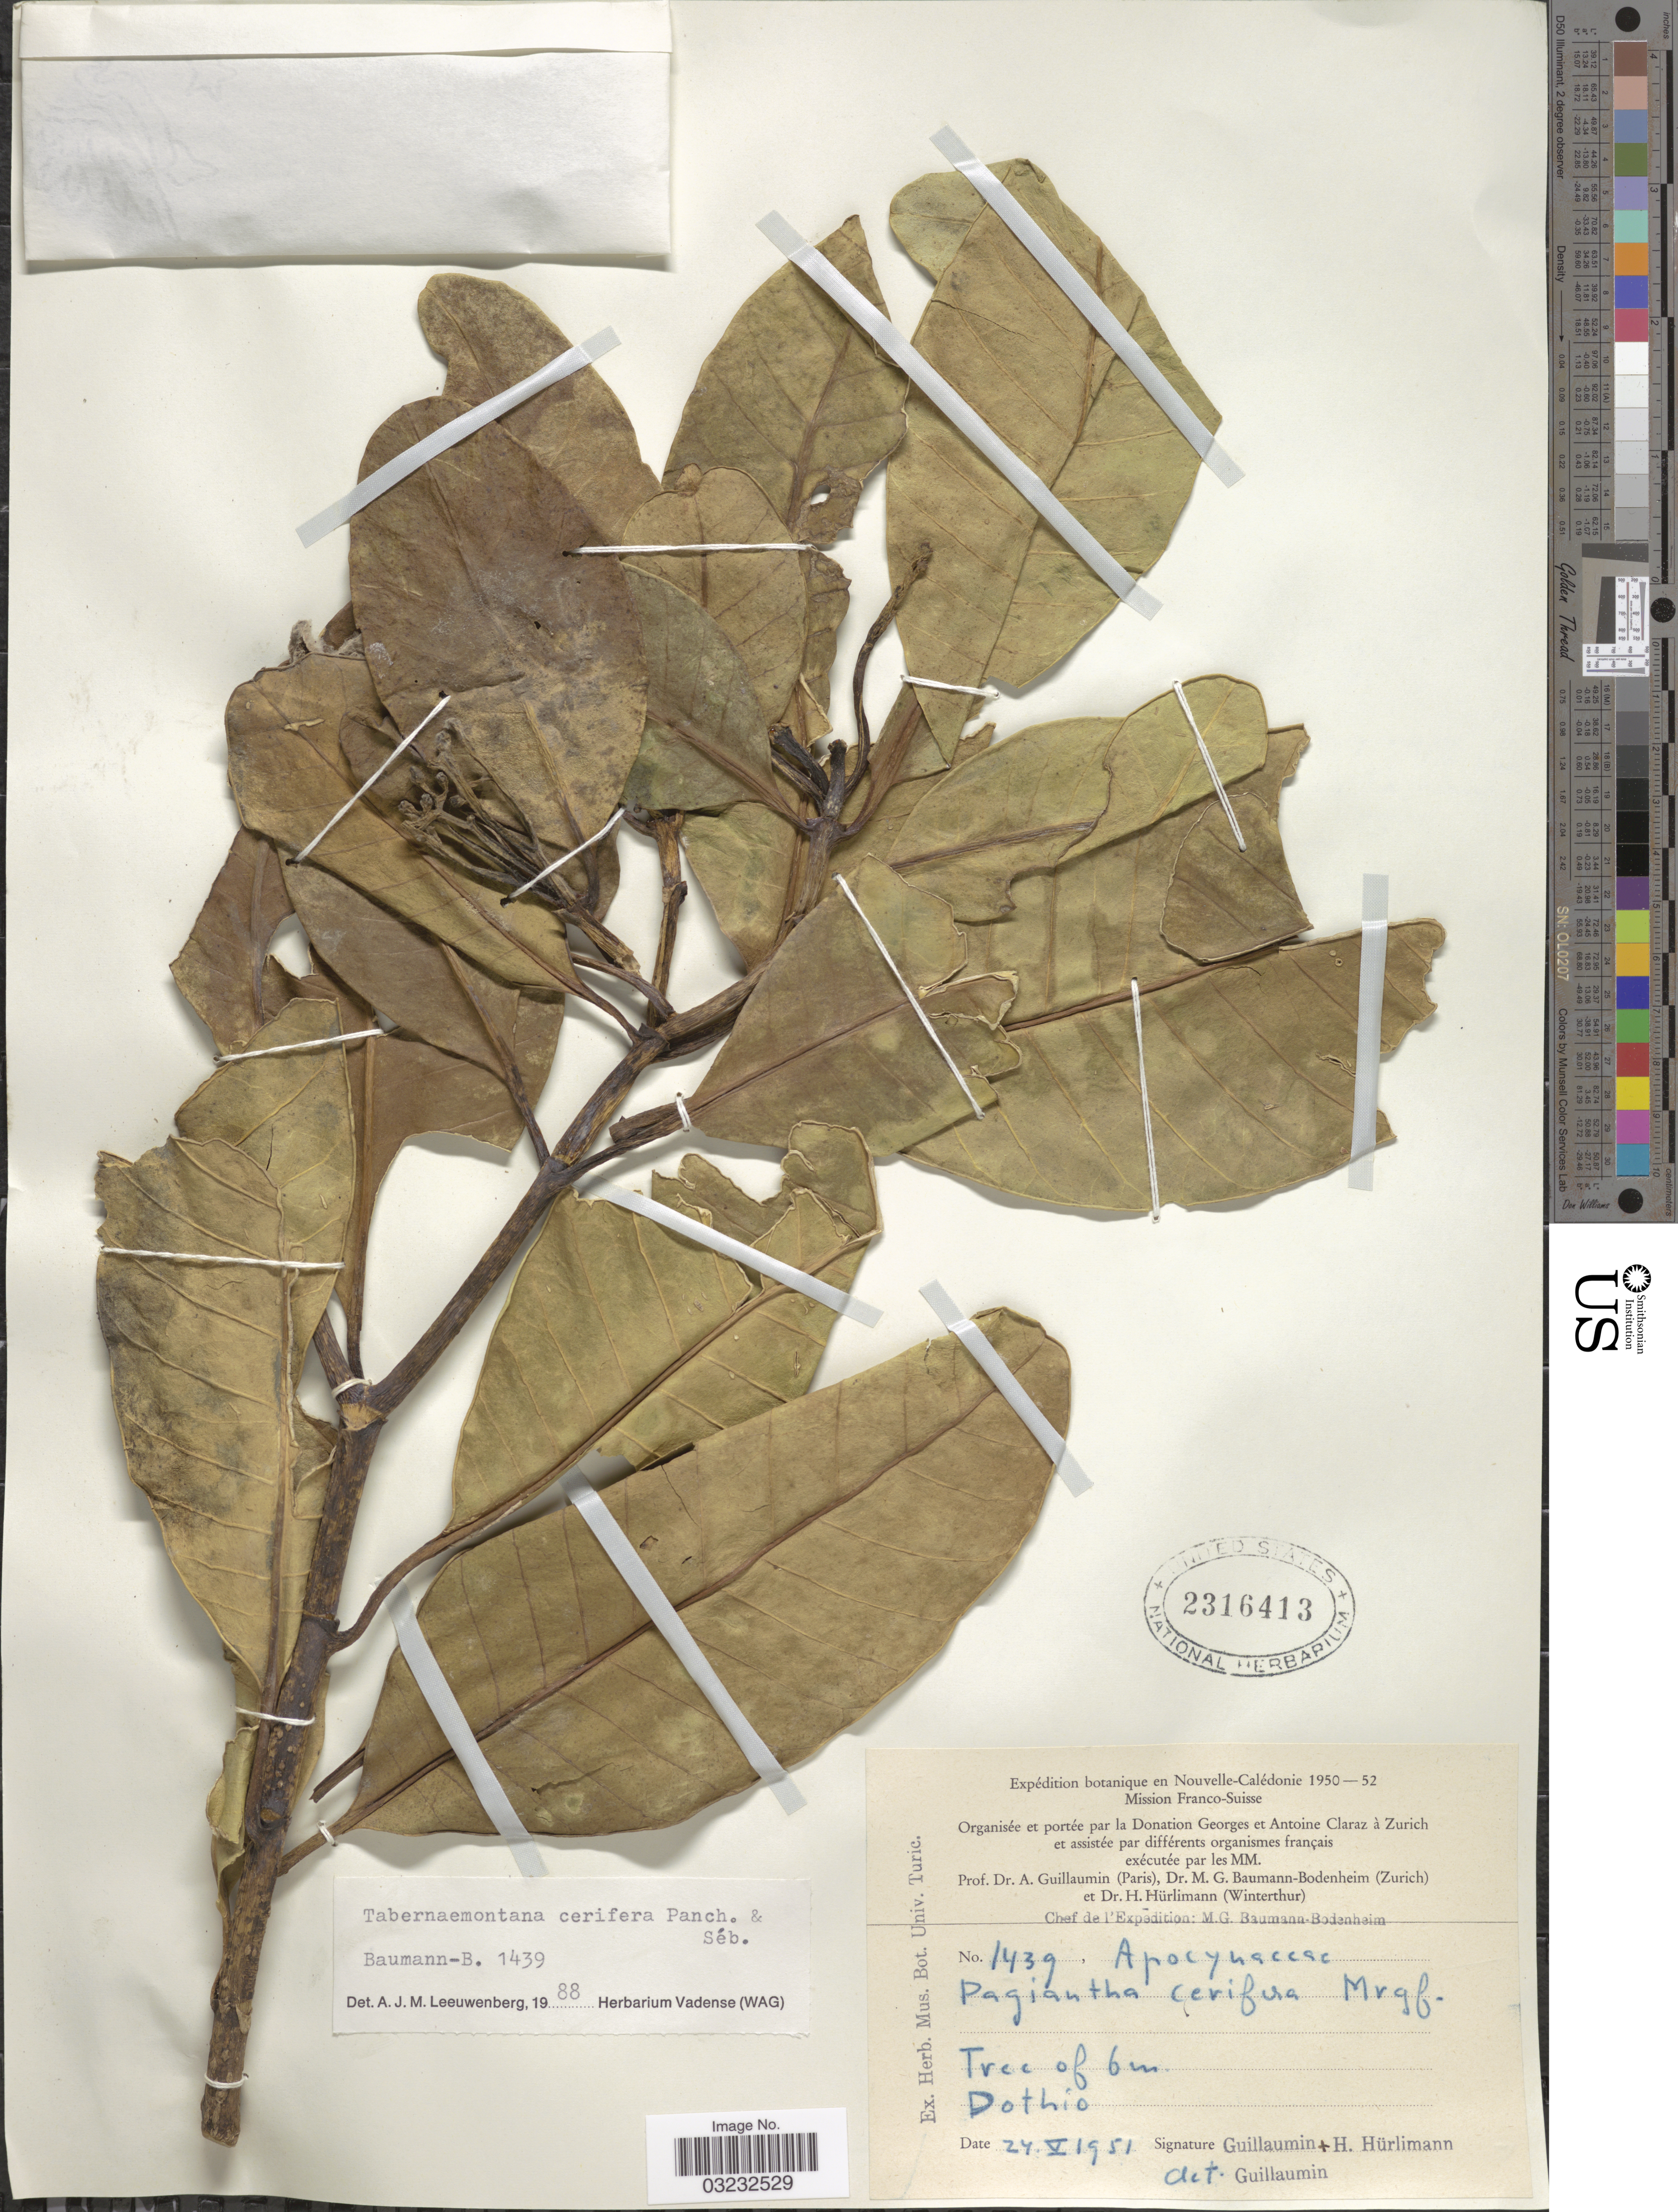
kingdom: Plantae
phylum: Tracheophyta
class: Magnoliopsida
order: Gentianales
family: Apocynaceae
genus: Tabernaemontana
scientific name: Tabernaemontana cerifera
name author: Pancher & Sebert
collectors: A. Guillaumin & H. Hürlimann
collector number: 1439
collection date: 1951-05-24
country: New Caledonia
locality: Dothio.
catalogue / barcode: US 2316413